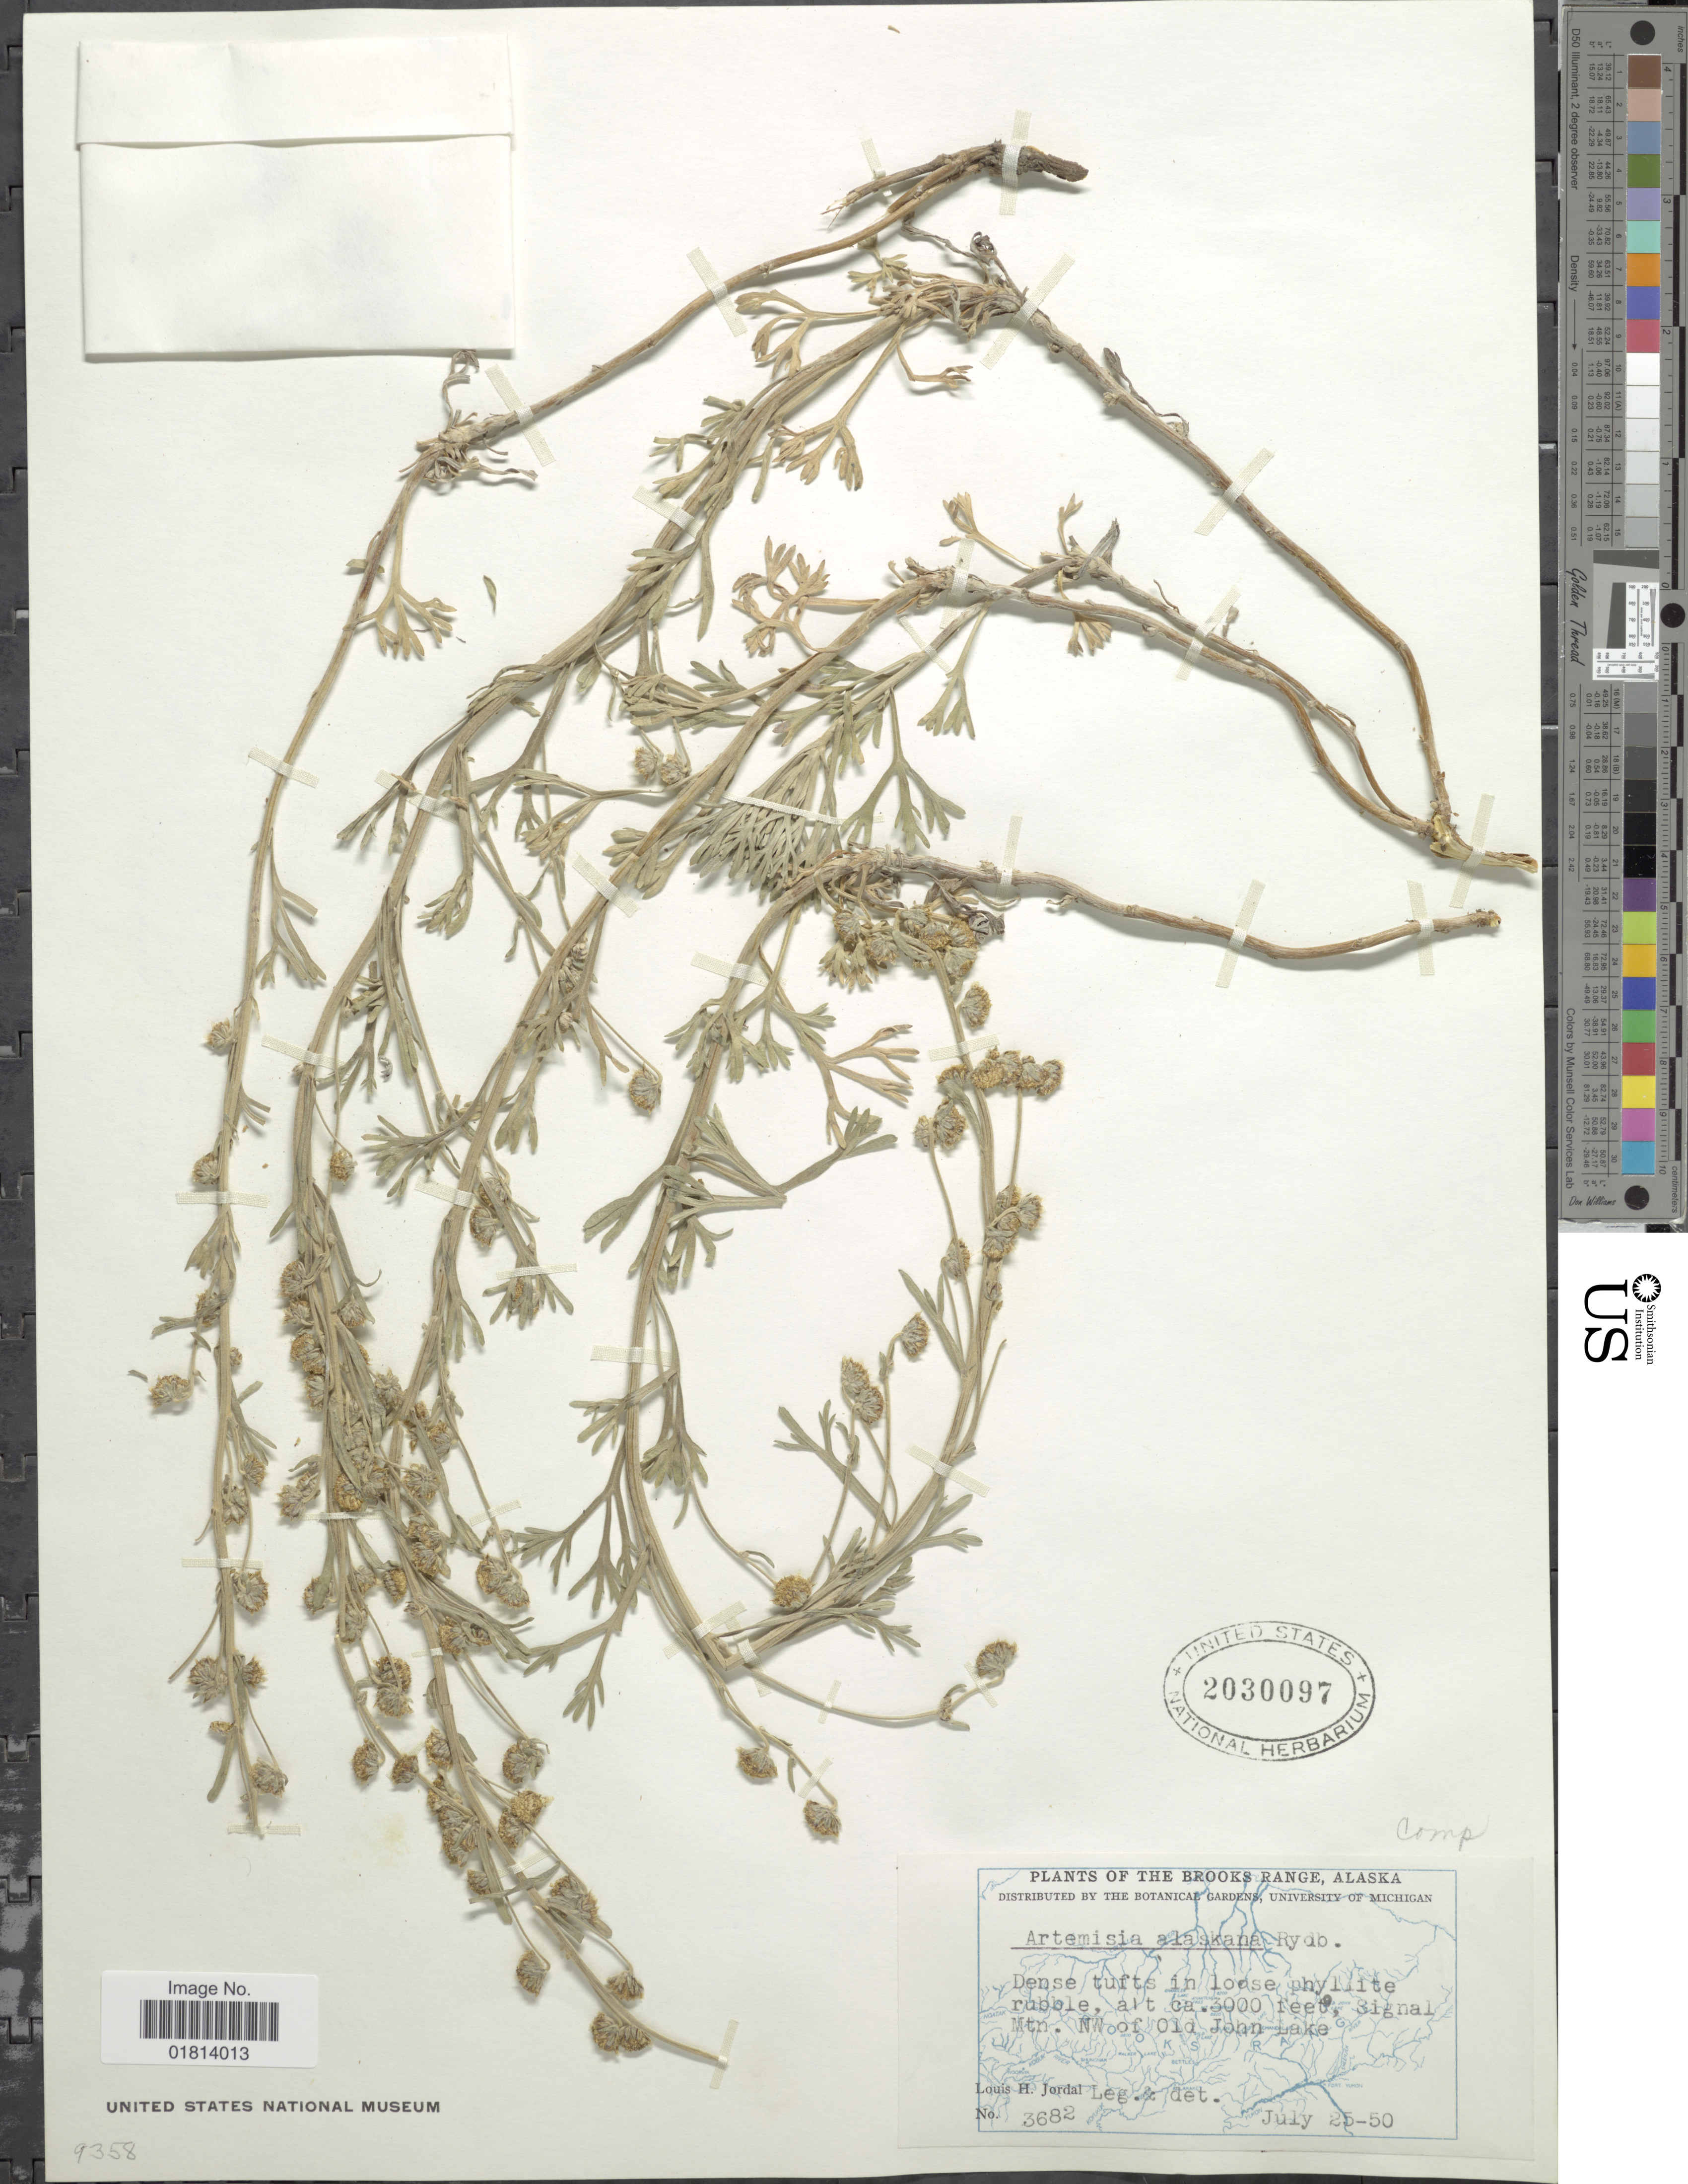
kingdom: Plantae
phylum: Tracheophyta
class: Magnoliopsida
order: Asterales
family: Asteraceae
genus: Artemisia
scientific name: Artemisia alaskana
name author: Rydb.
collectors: L. Jordal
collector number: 3682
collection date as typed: Transcribed d/m/y: 25/7/50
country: United States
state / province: Alaska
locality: Brooks Range, Alaska. Signal Mtn. NW of Old John Lake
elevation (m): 914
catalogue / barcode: US 2030097